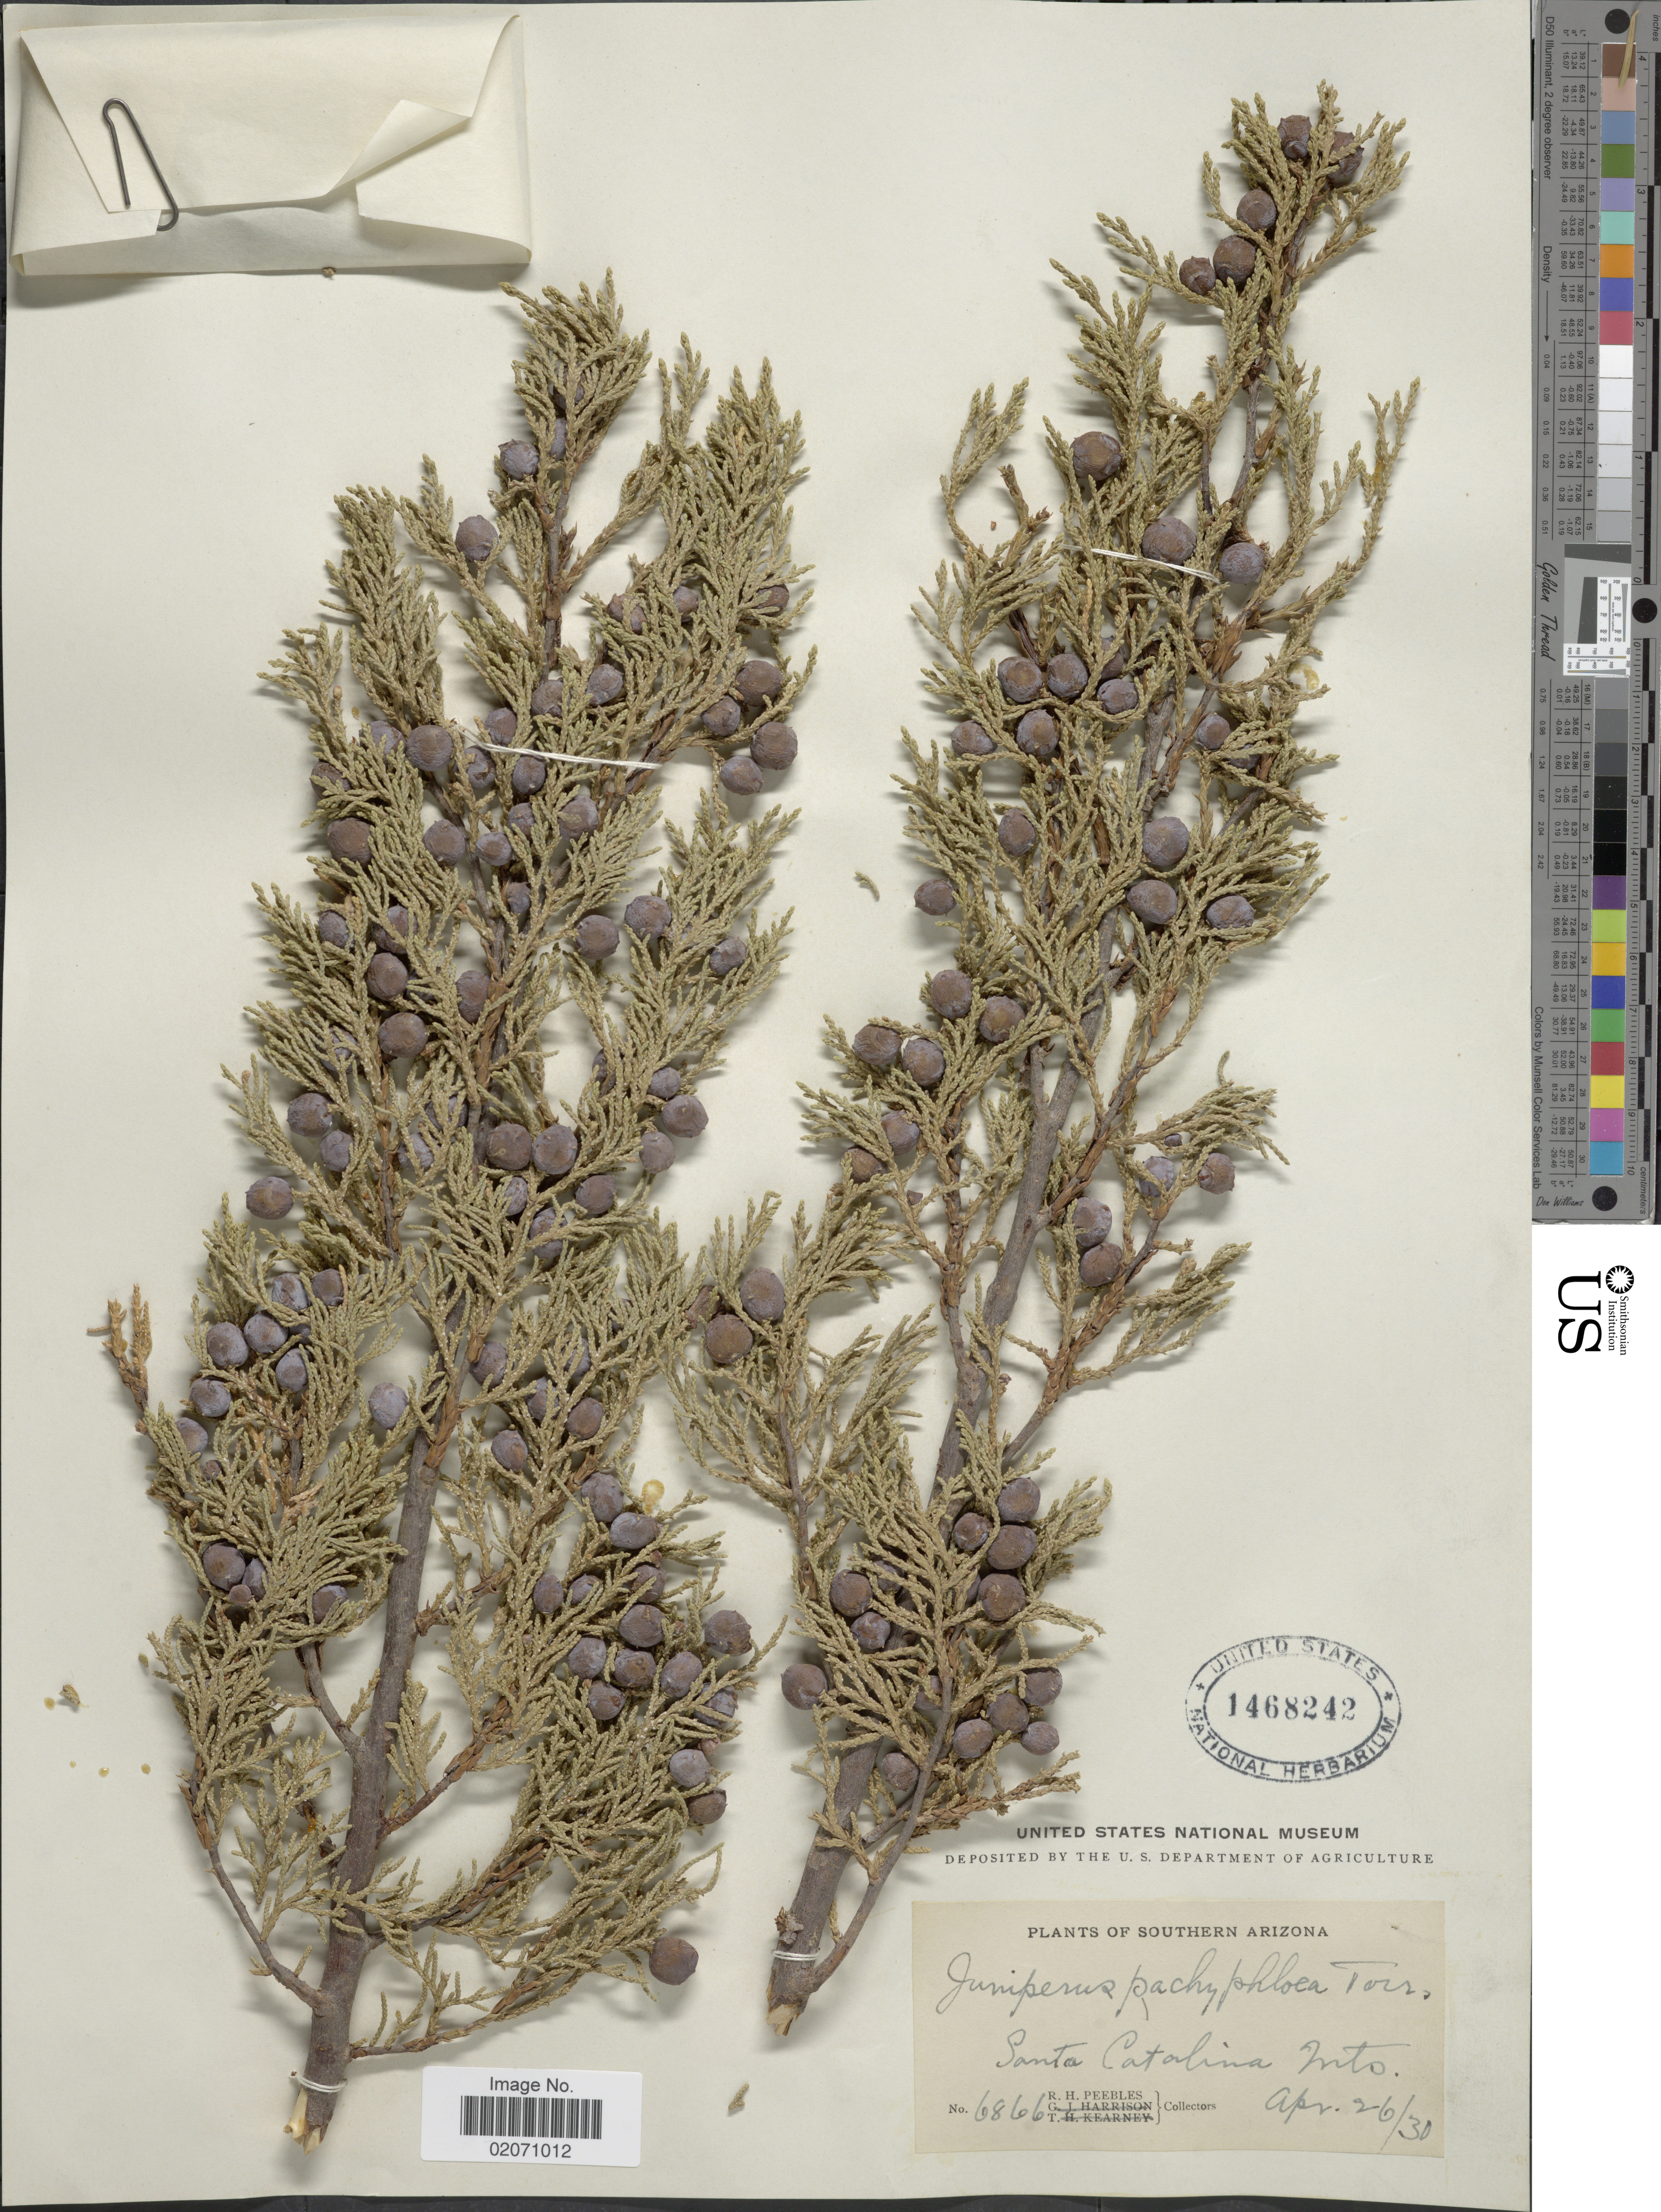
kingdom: Plantae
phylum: Tracheophyta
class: Pinopsida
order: Pinales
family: Cupressaceae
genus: Juniperus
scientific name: Juniperus deppeana var. pachyphlaea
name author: (Torr.) Martínez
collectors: R. H. Peebles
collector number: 6866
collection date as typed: Transcribed d/m/y: 26/4/30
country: United States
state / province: Arizona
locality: Southern Arizona, Santa Catalina Mts.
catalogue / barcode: US 1468242